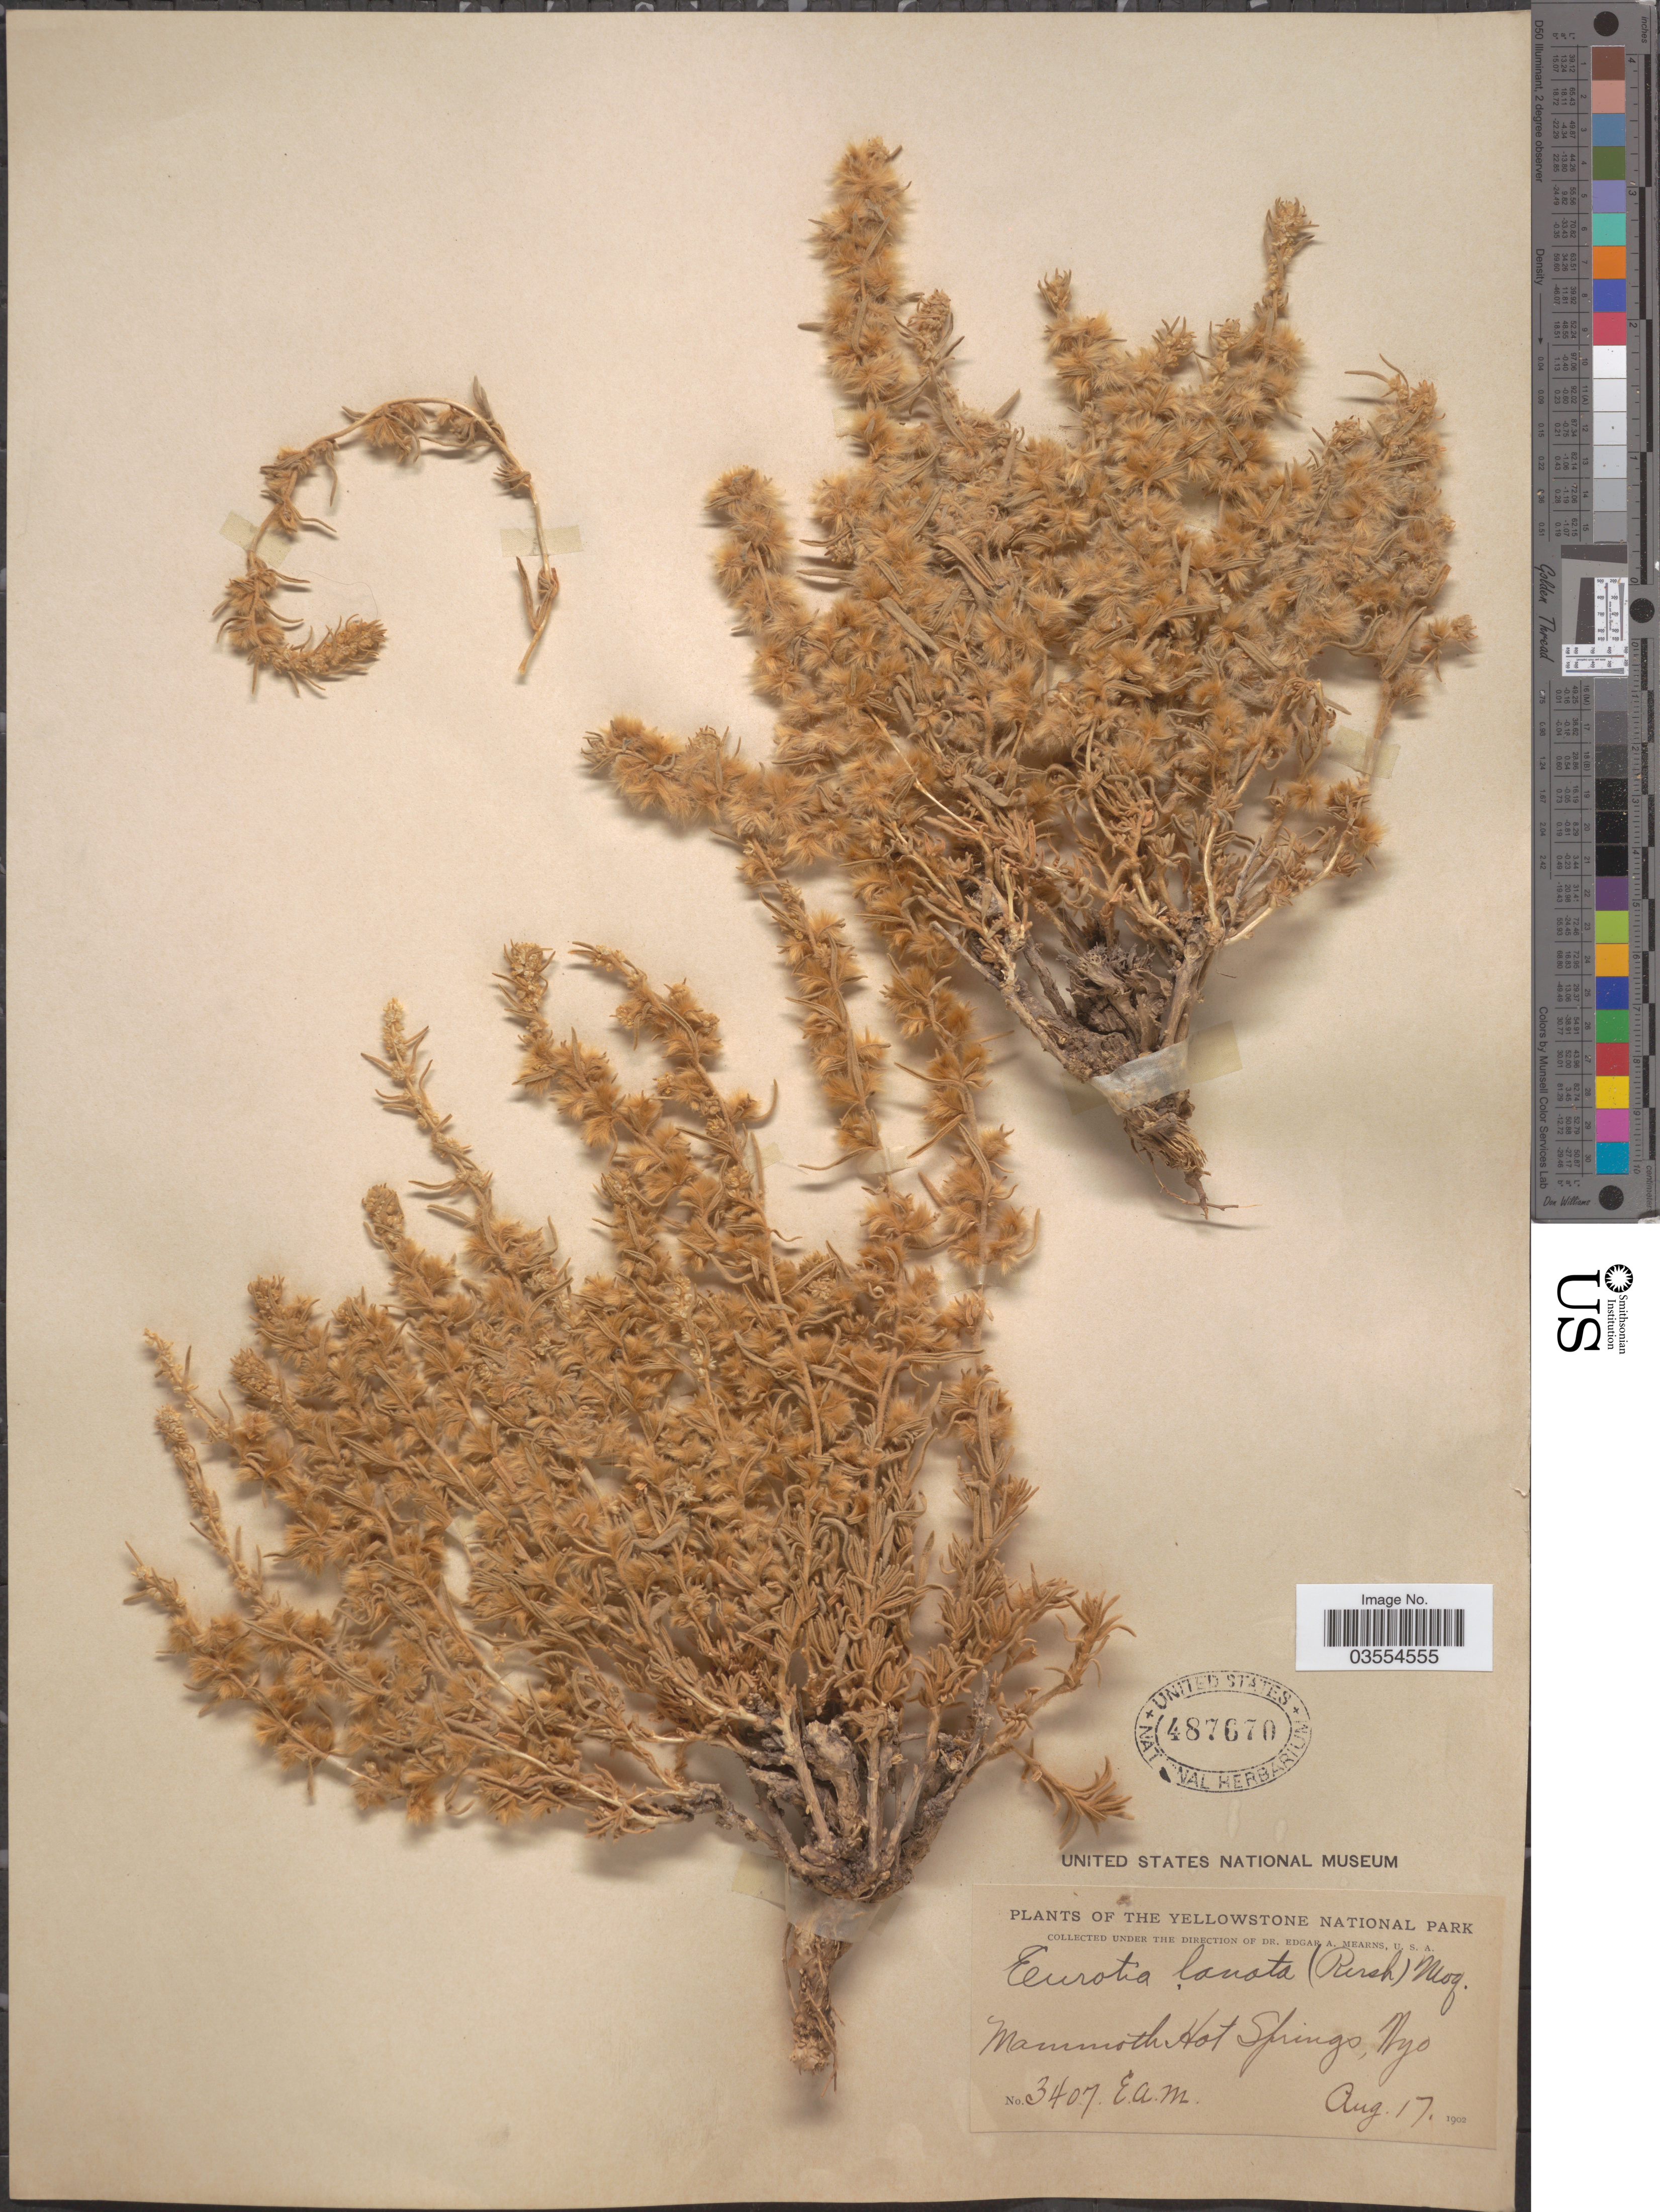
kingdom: Plantae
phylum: Tracheophyta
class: Magnoliopsida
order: Caryophyllales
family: Amaranthaceae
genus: Krascheninnikovia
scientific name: Krascheninnikovia lanata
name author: (Pursh) A. Meeuse & A.Smit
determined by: U.S. National Herbarium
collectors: E. A. Mearns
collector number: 3407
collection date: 1902-08-17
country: United States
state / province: Wyoming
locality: The Yellowstone National Park. Mammoth Hot Springs.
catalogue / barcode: US 487670